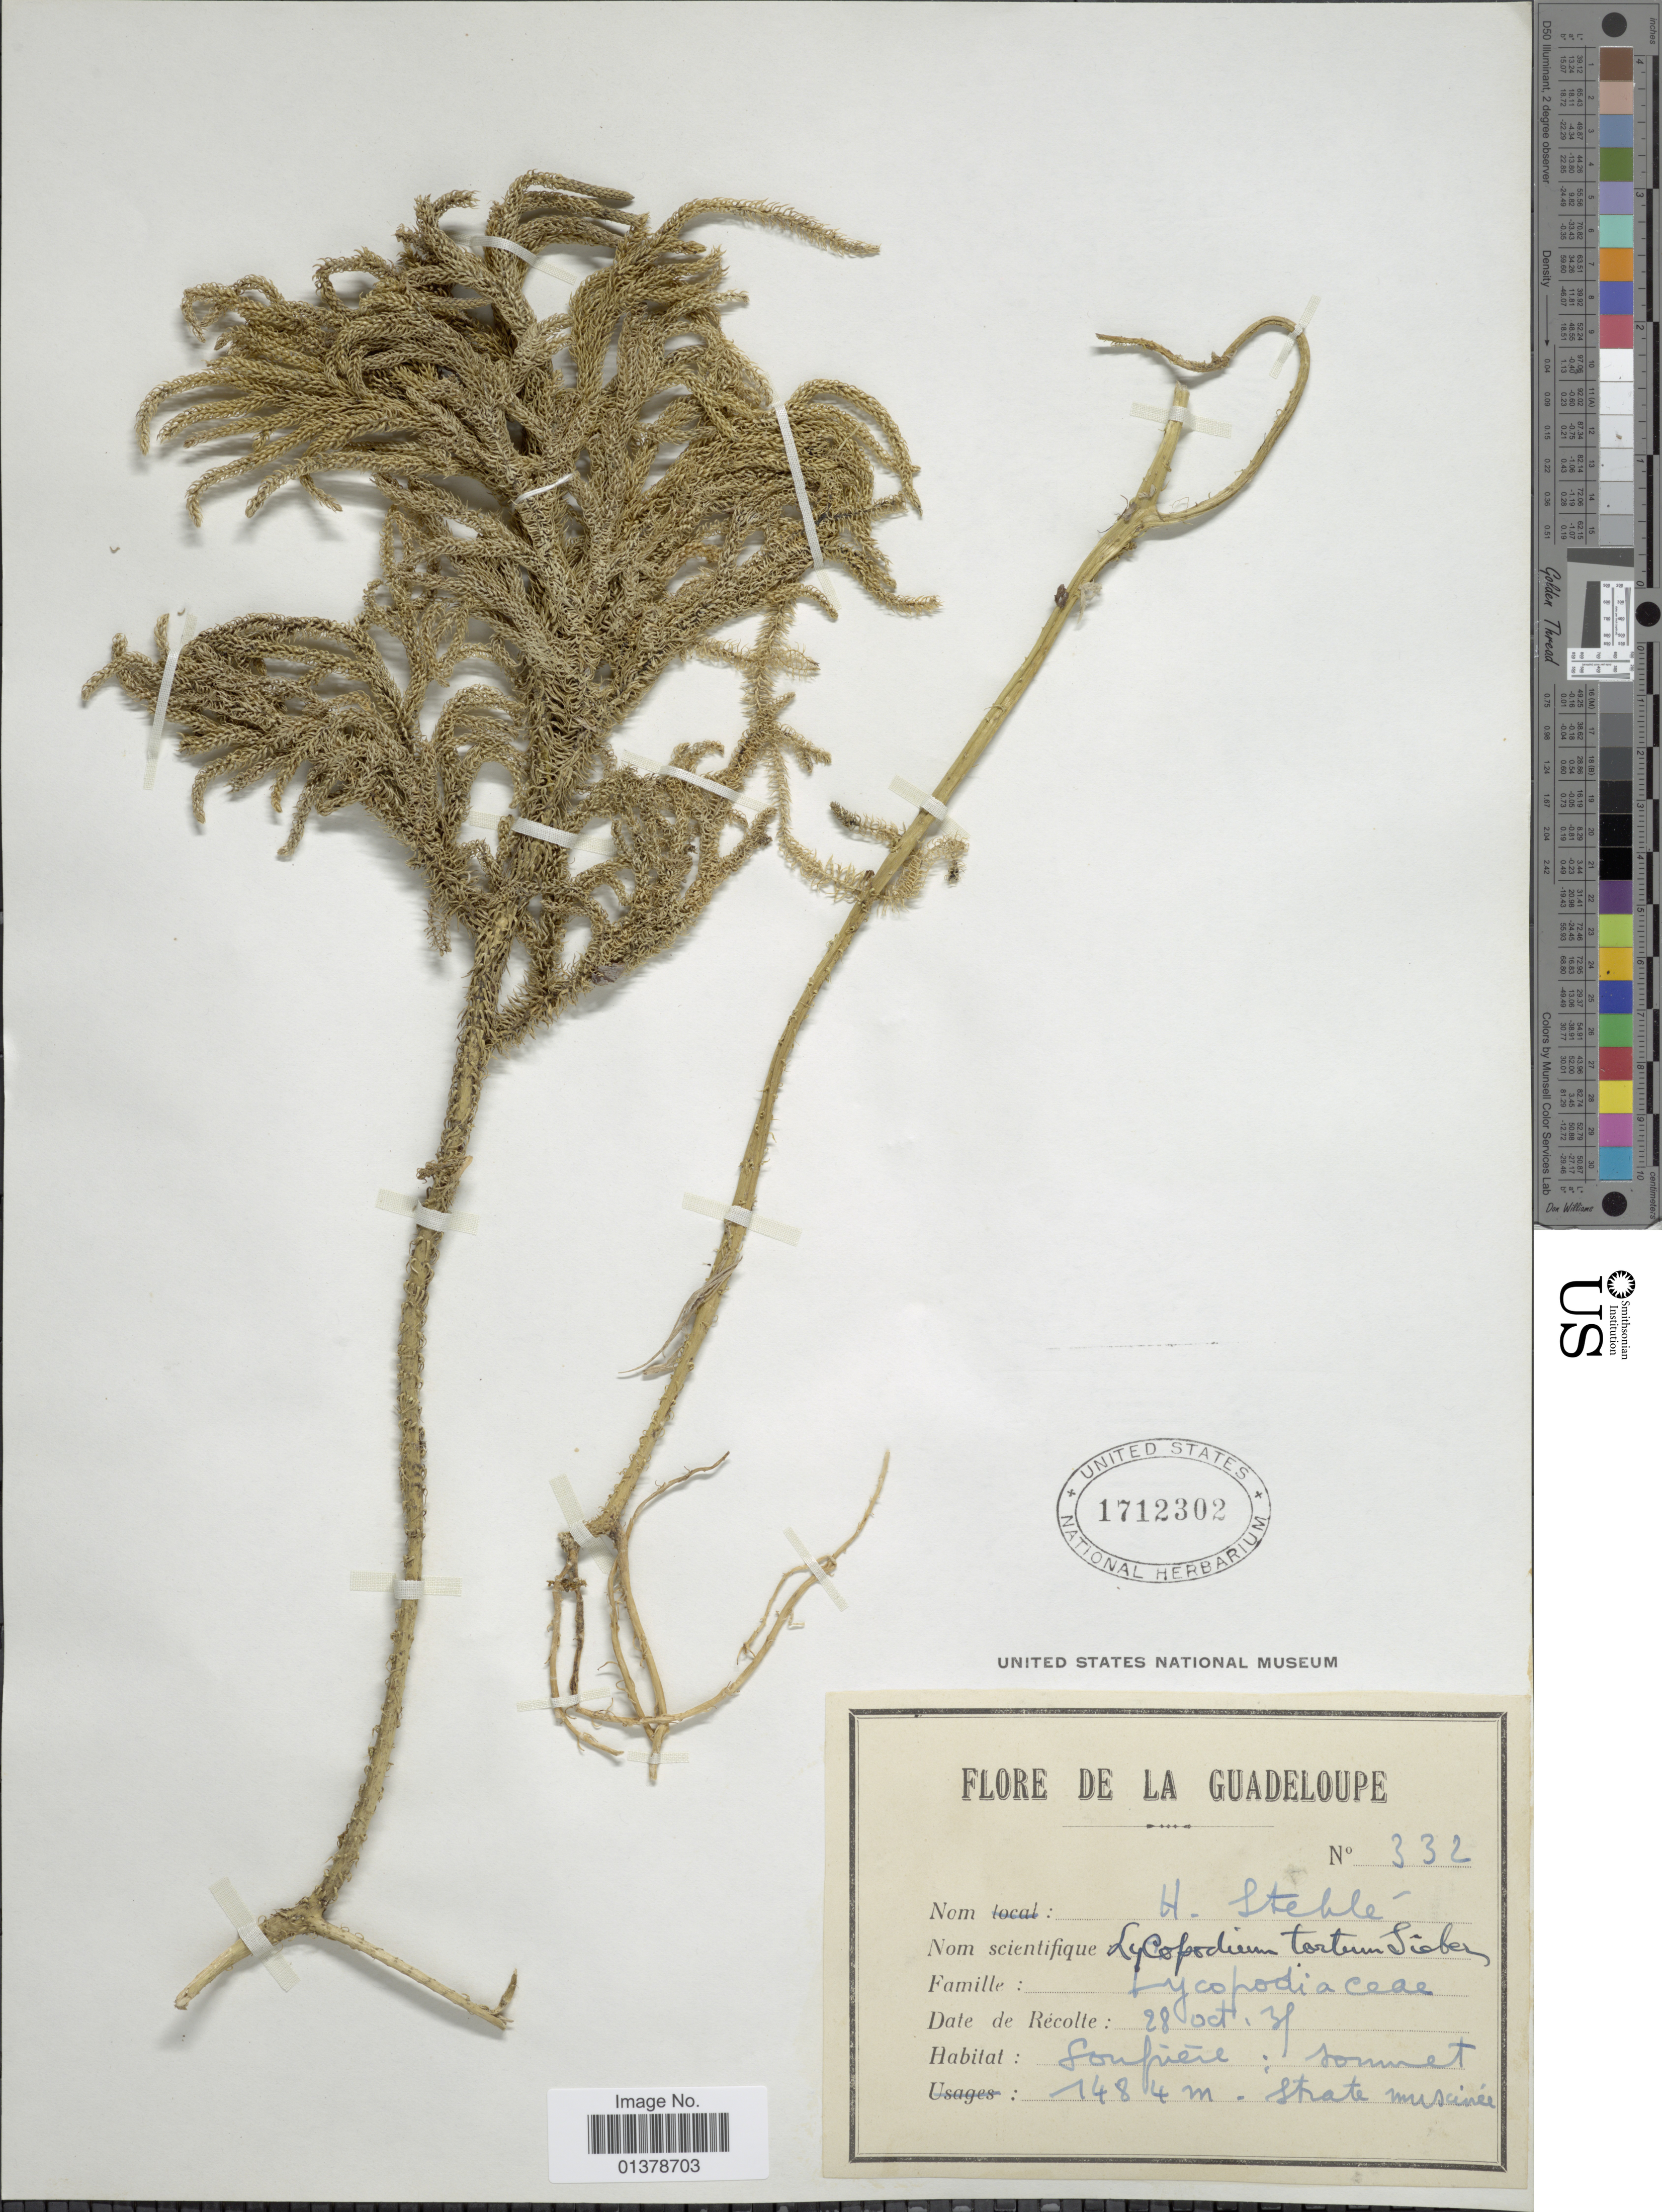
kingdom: Plantae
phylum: Tracheophyta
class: Lycopodiopsida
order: Lycopodiales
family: Lycopodiaceae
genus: Palhinhaea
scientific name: Palhinhaea torta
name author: (Sieber ex Underw. & F.E. Lloyd) Christenh.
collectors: H. Stehlé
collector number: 332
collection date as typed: Transcribed d/m/y: 28/10/38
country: Guadeloupe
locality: Soufiere; sommet state muscione [interpreted]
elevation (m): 1484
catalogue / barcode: US 1712302